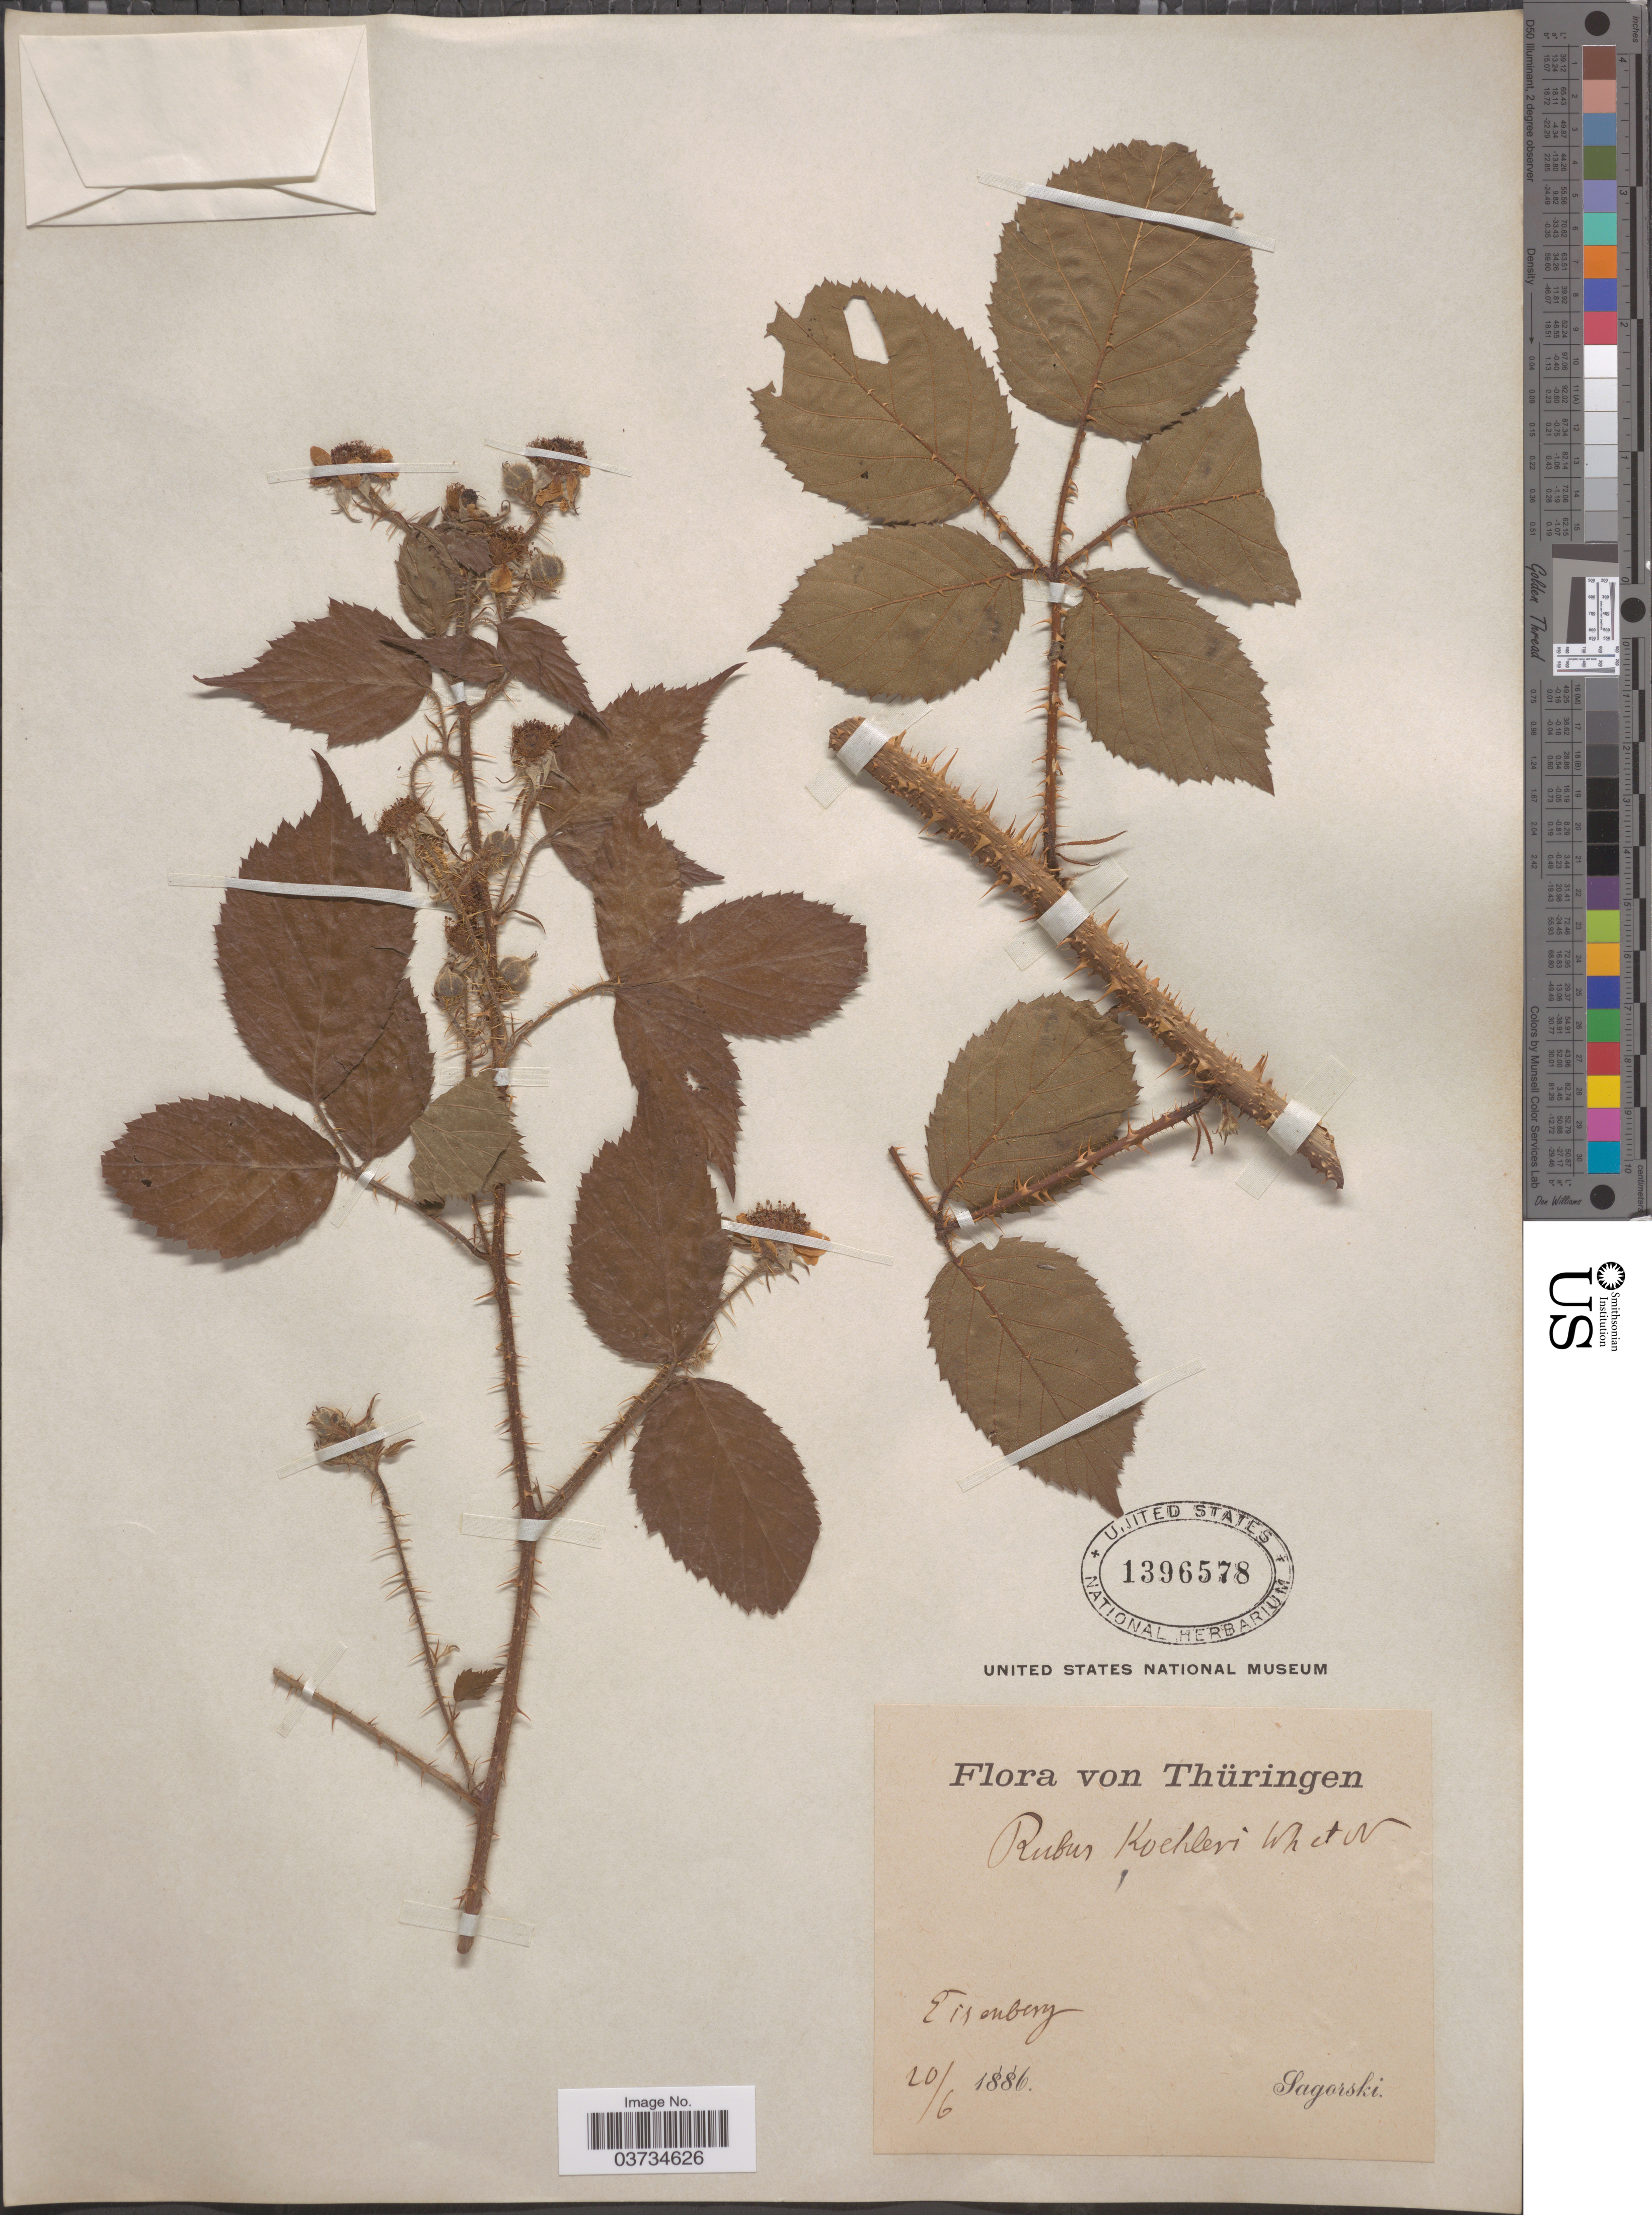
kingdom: Plantae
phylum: Tracheophyta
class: Magnoliopsida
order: Rosales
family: Rosaceae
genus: Rubus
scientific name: Rubus koehleri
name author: Weihe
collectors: -. Sagorski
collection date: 1886-06-10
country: Germany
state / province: Thuringia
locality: Eisenberg.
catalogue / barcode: US 1396578